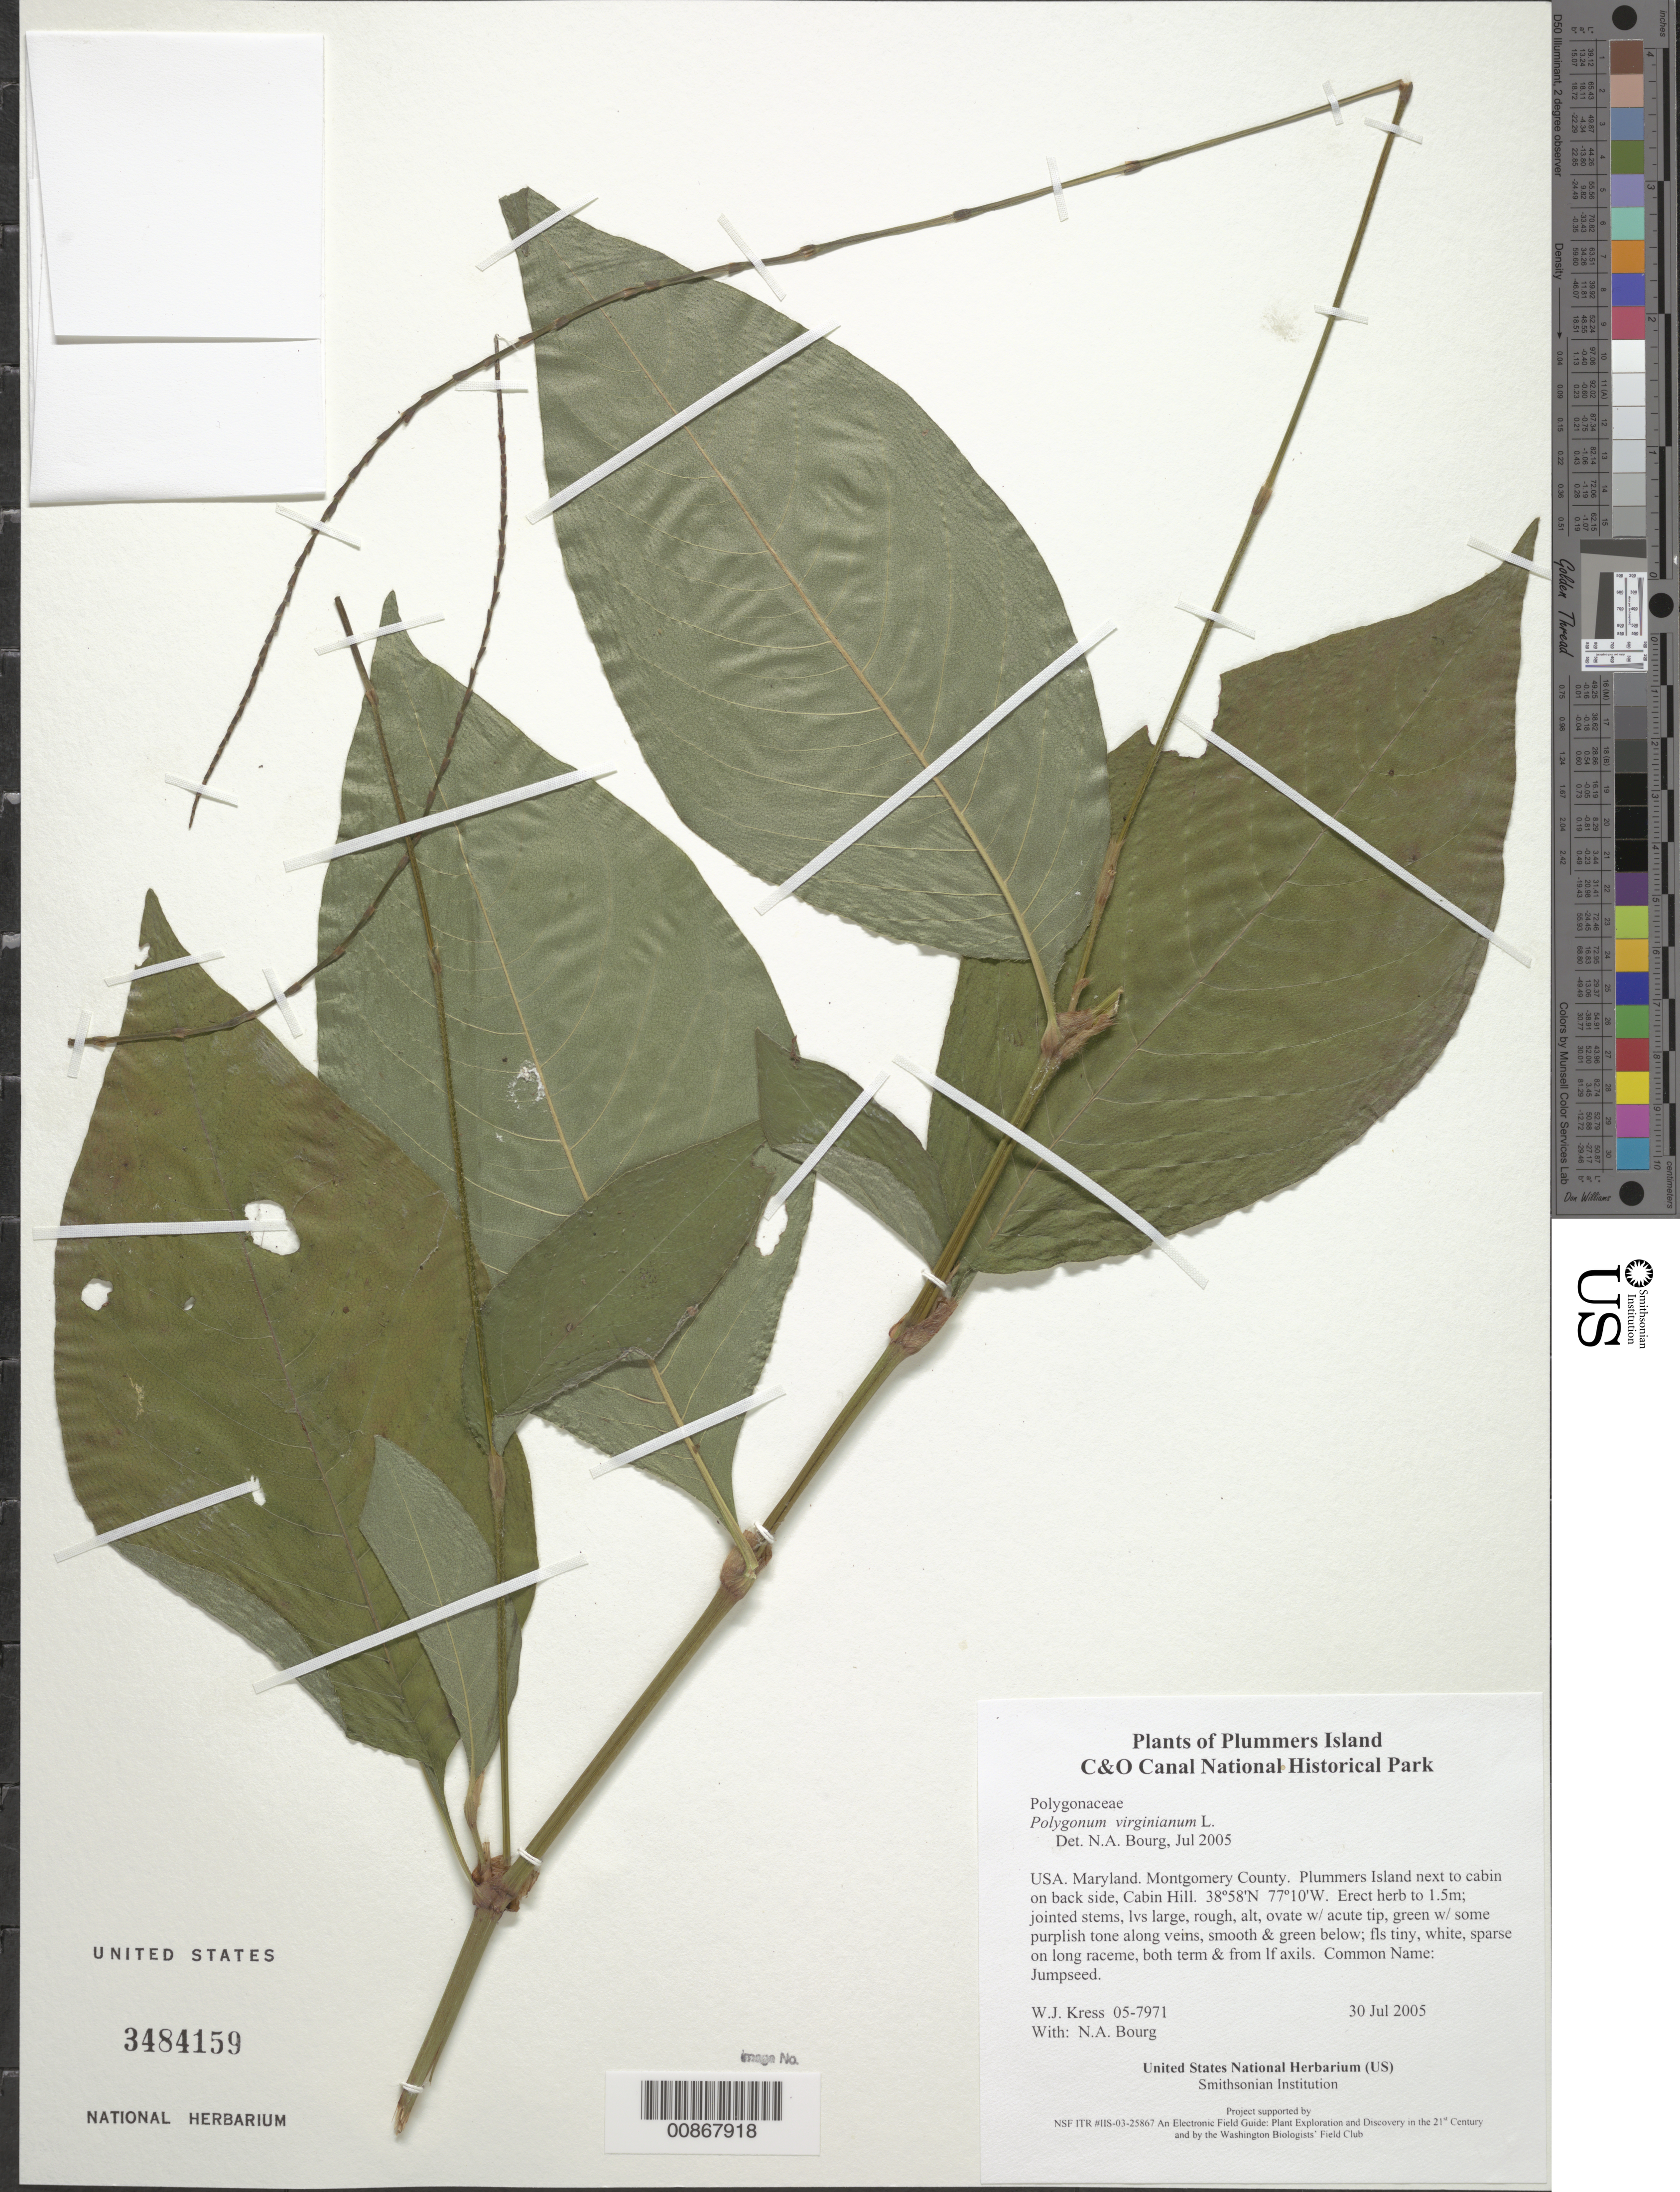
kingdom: Plantae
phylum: Tracheophyta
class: Magnoliopsida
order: Caryophyllales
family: Polygonaceae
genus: Persicaria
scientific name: Persicaria virginiana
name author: (L.) Gaertn.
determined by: Atha, D. E.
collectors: W. J. Kress & N. A. Bourg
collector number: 05-7971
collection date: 2005-07-30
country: United States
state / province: Maryland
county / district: Montgomery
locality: Chesapeake and Ohio Canal National Historical Park, Plummers Island next to cabin on back side, Cabin Hill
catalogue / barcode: US 3484159